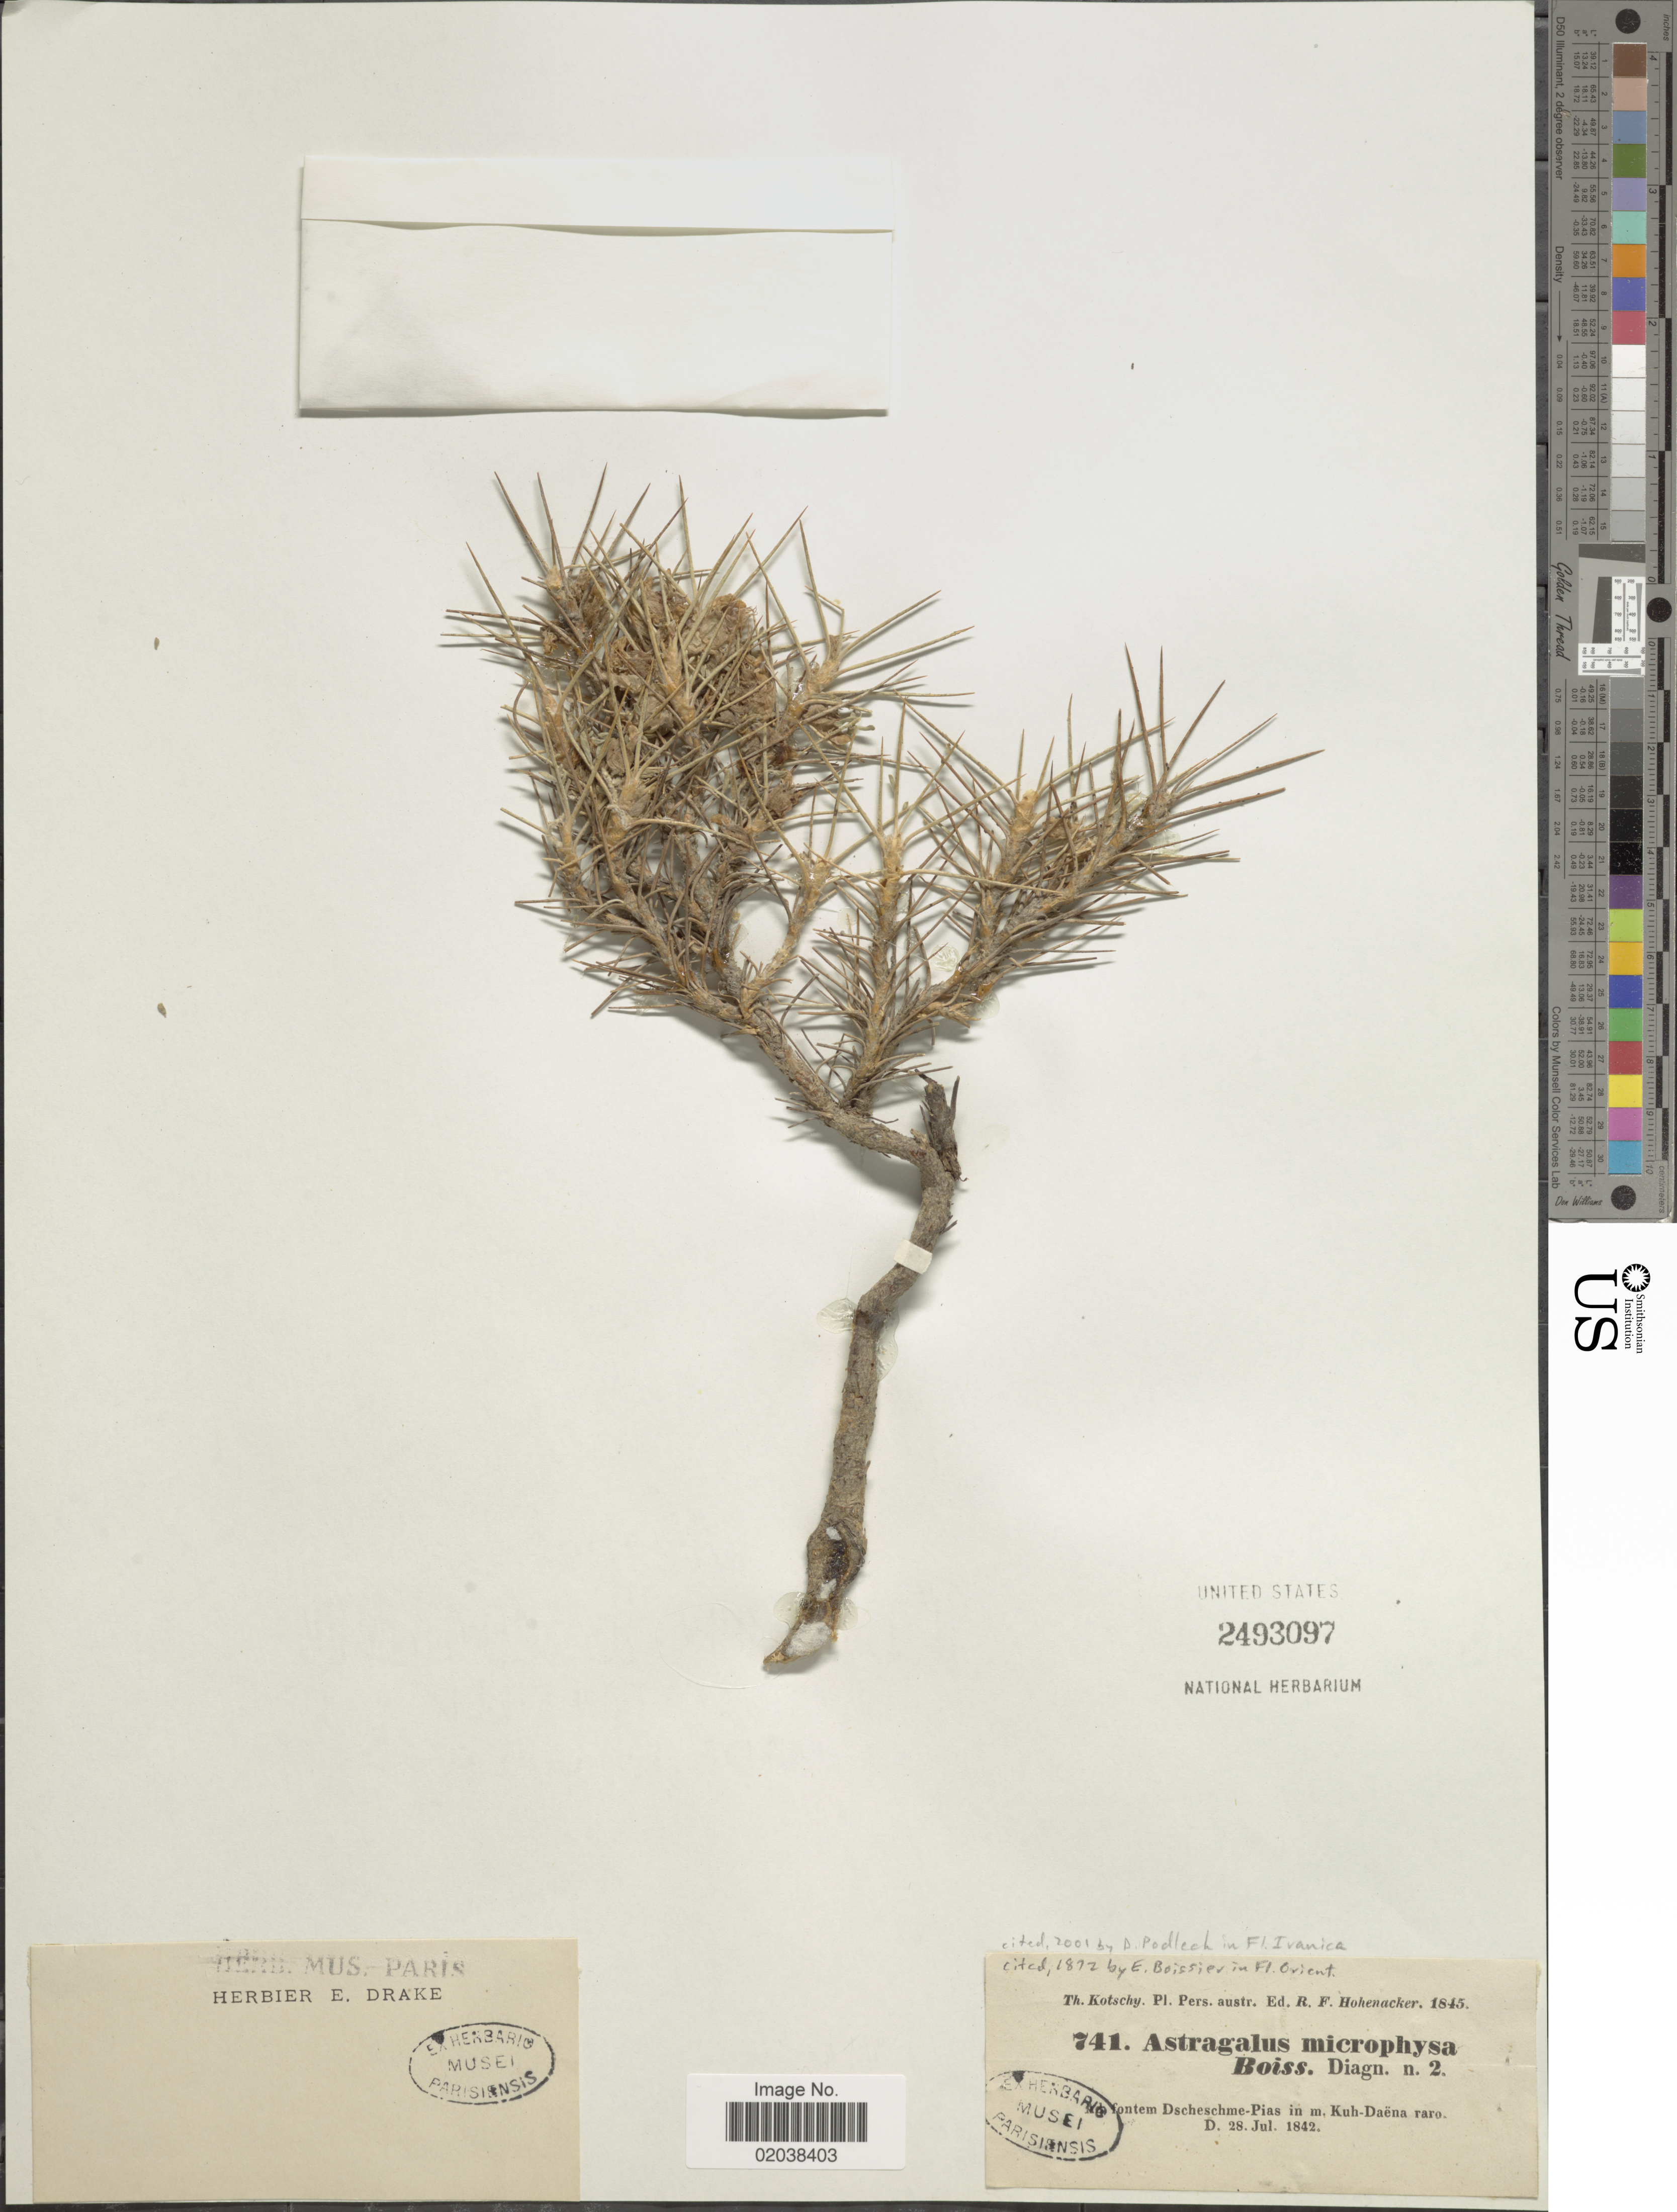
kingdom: Plantae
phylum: Tracheophyta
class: Magnoliopsida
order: Fabales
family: Fabaceae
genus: Astragalus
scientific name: Astragalus microphysa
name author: Boiss.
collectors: K. G. Kotschy & R. F. Hohenacker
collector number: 741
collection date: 1842-07-28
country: Iran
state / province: Kohkiluyeh and Buyer Ahmad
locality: Pers. austr. Ad fontem Dscheschme-Pias in m. Kuh-Daena raro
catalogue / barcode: US 2493097